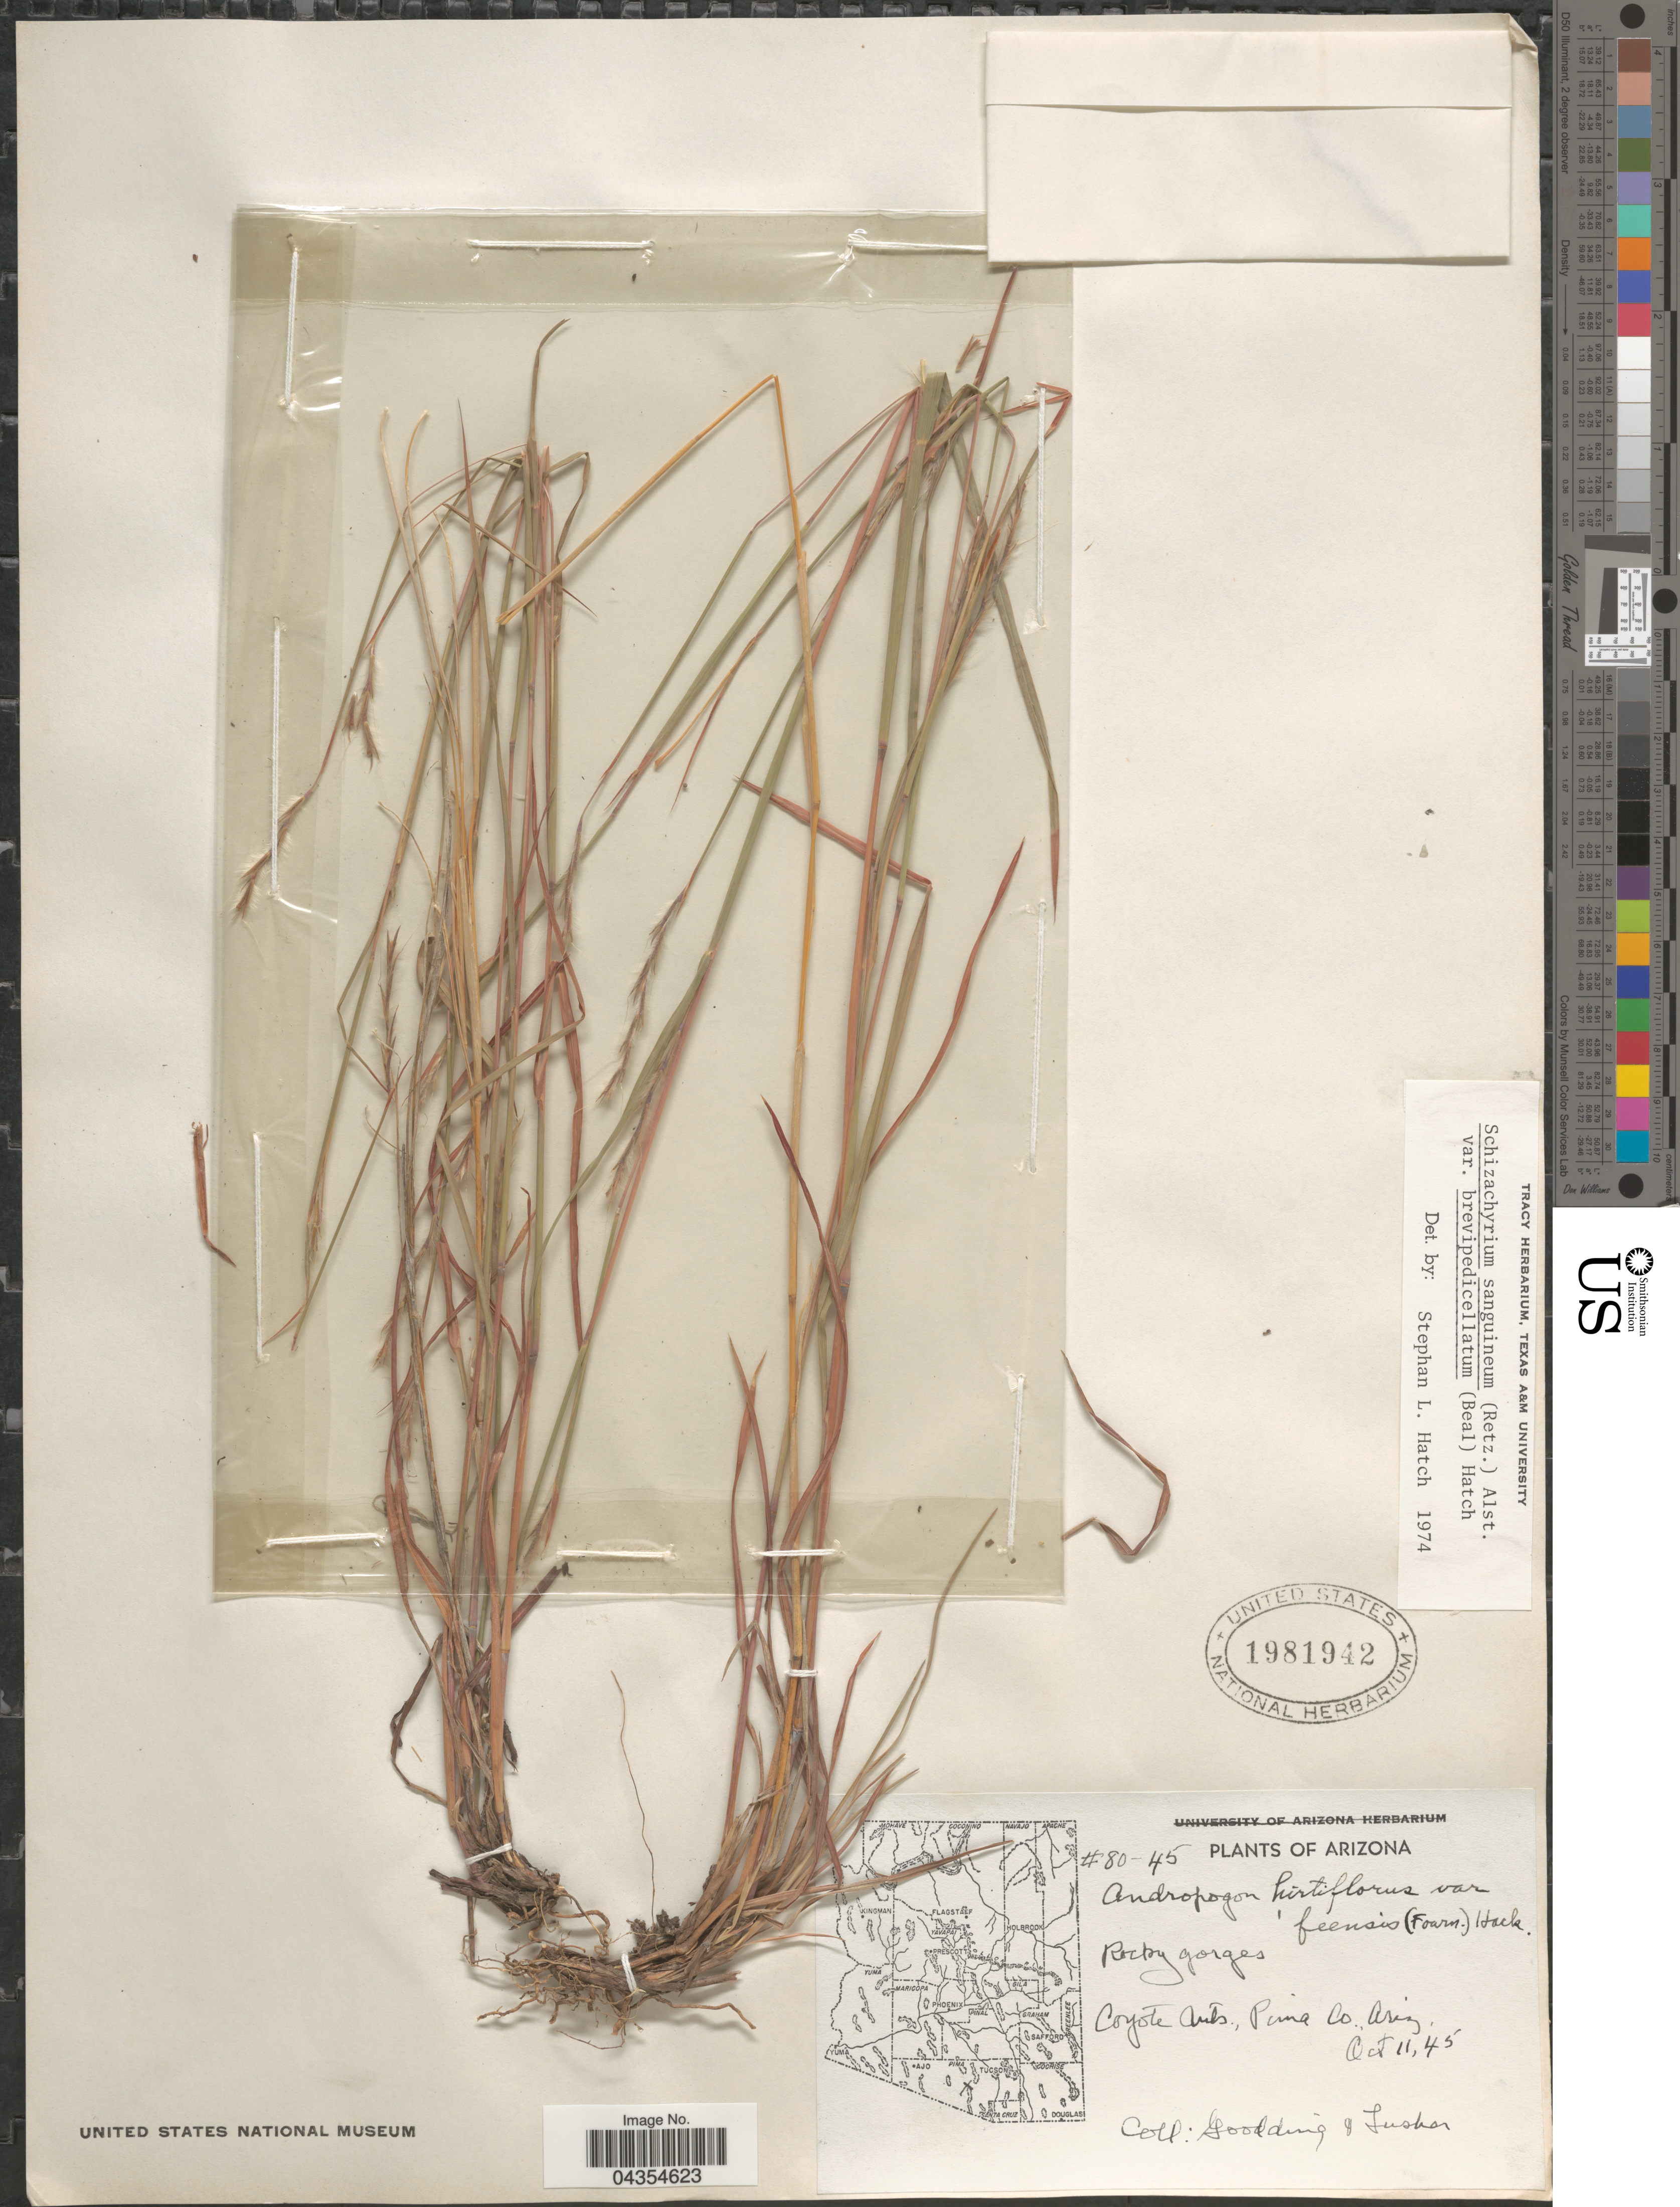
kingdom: Plantae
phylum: Tracheophyta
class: Liliopsida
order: Poales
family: Poaceae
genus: Schizachyrium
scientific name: Schizachyrium sanguineum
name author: (Retz.) Alston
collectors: Goodding & Tucker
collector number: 80-45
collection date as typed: Transcribed d/m/y: 11/10/45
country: United States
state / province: Arizona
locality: Coyote Mts., Pima Co.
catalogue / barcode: US 1981942